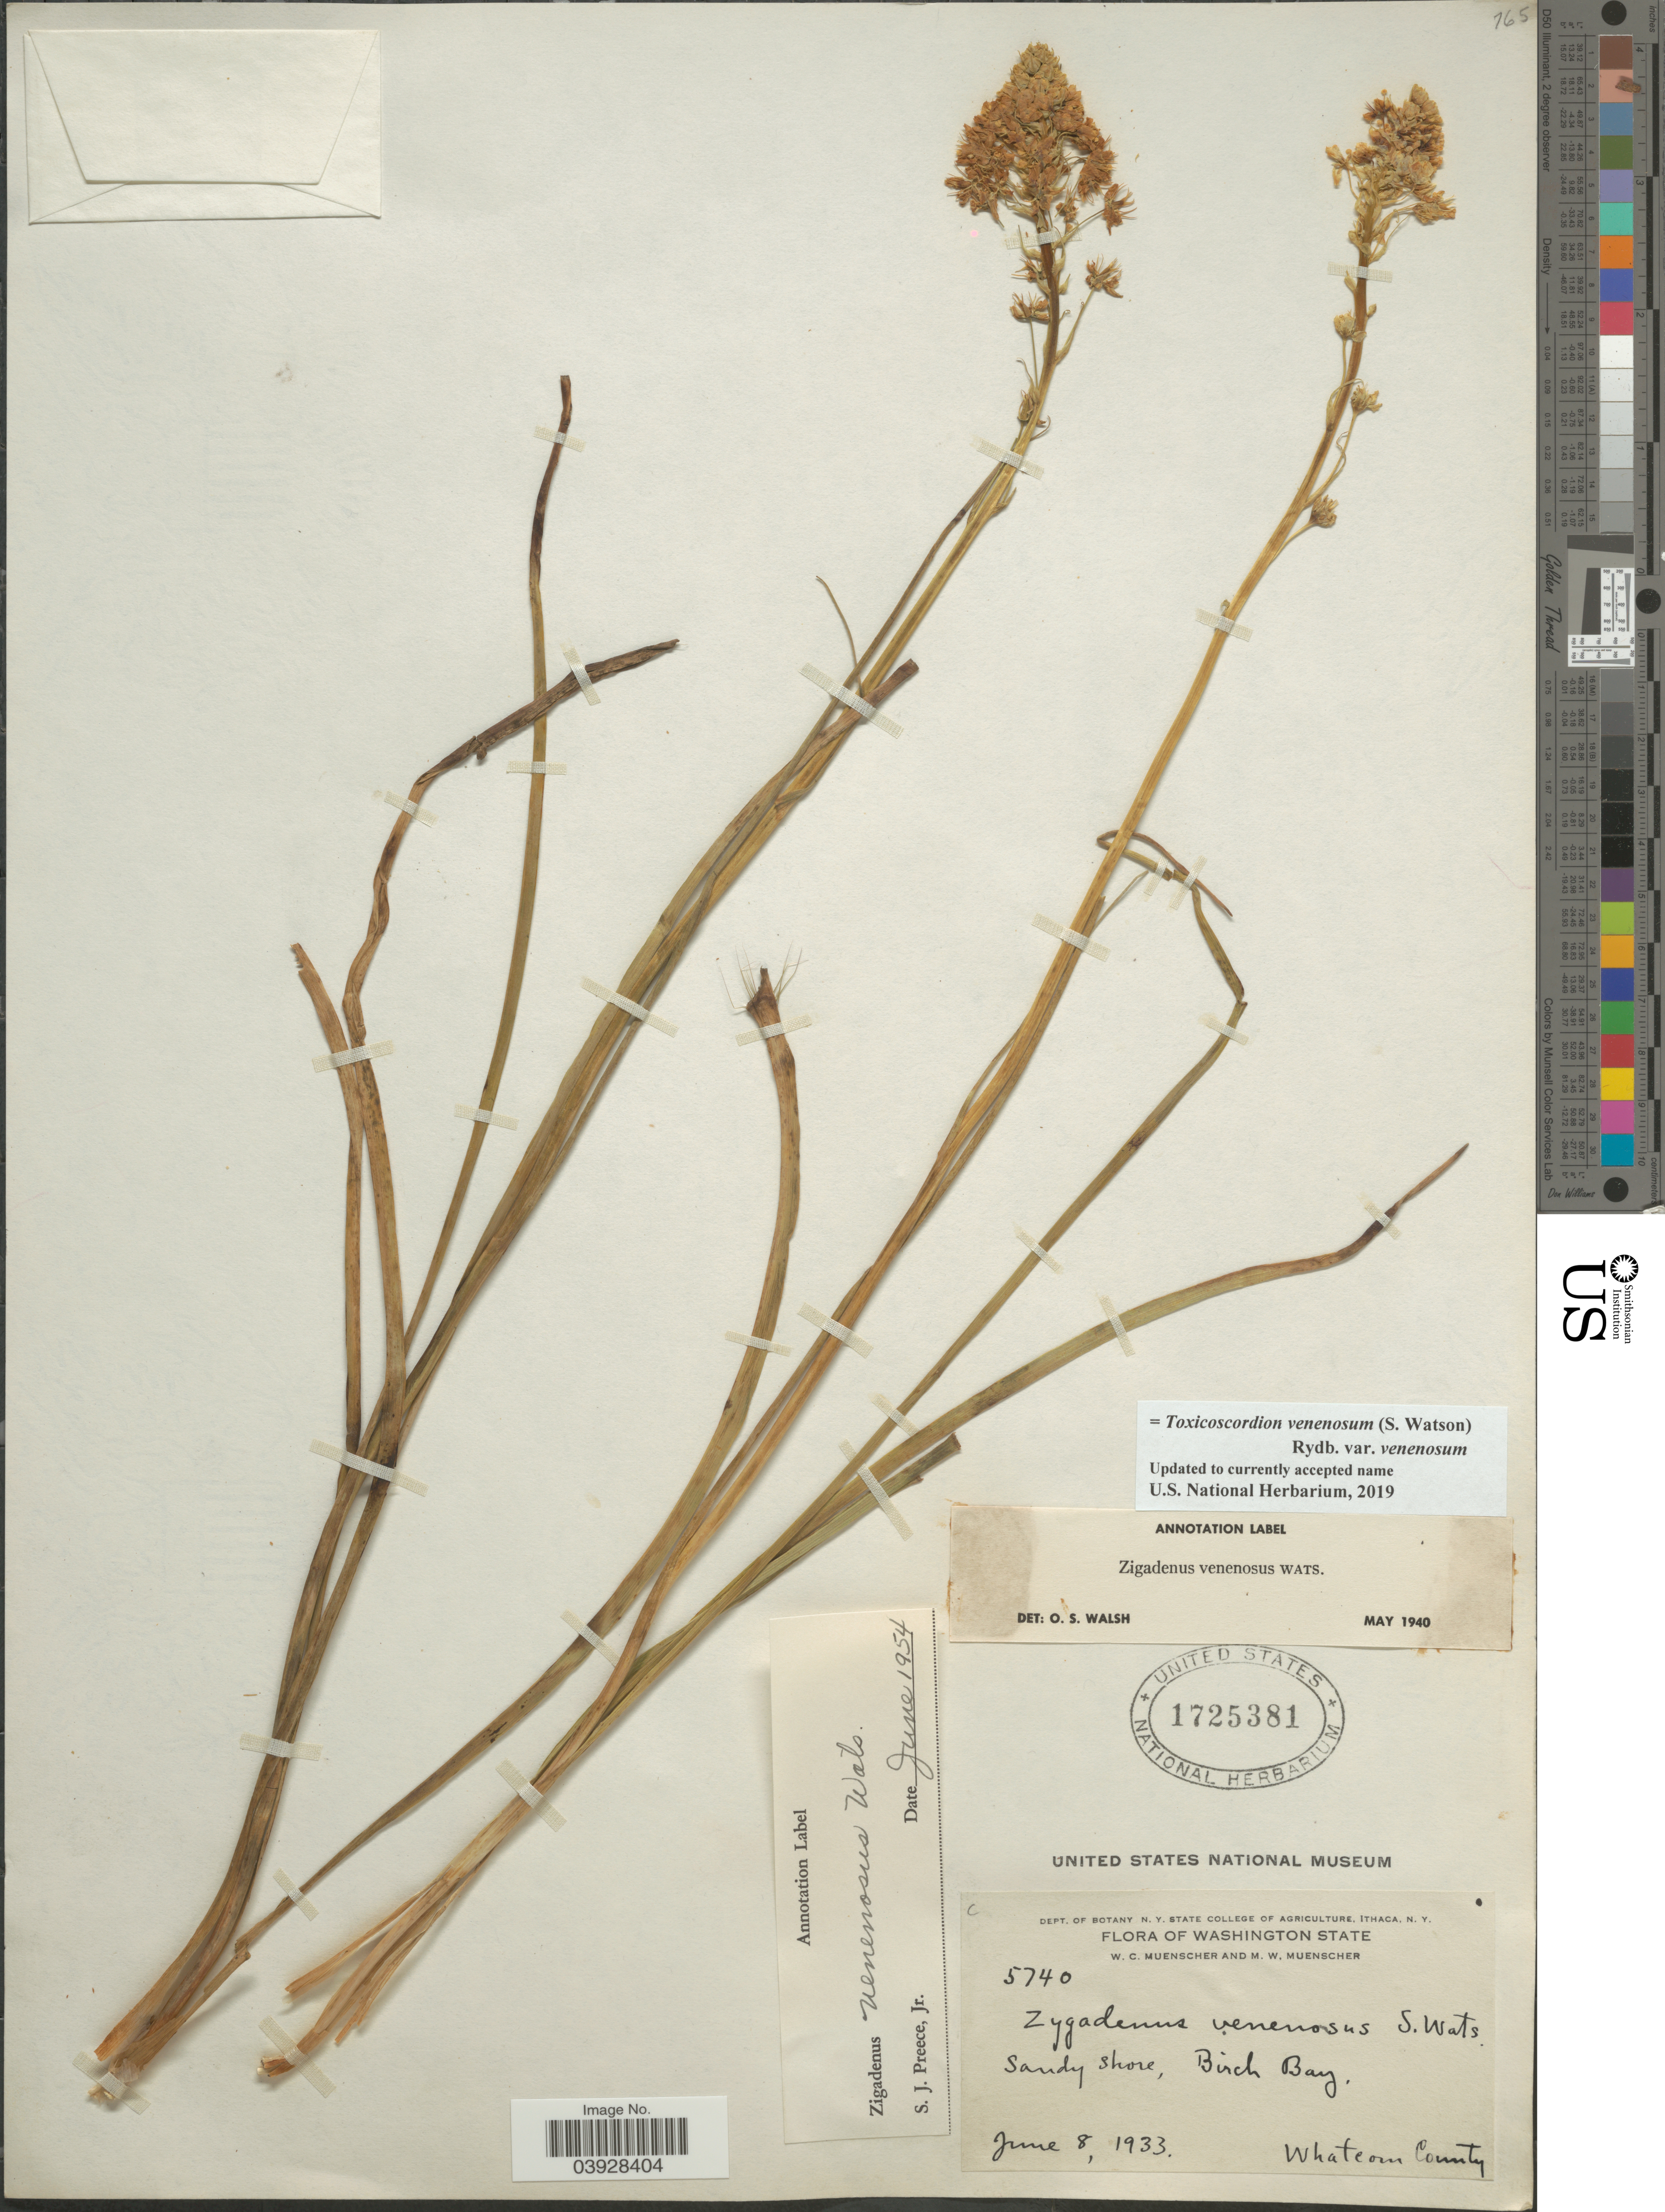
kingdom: Plantae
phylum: Tracheophyta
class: Liliopsida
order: Liliales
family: Melanthiaceae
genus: Toxicoscordion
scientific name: Toxicoscordion venenosum var. gramineum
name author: (Rydb.) Brasher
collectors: W. Muenscher & M. Muenscher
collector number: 5740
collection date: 1933-06-08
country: United States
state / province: Washington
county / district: Whatcom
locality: Birch Bay. Whatcom County.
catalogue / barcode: US 1725381